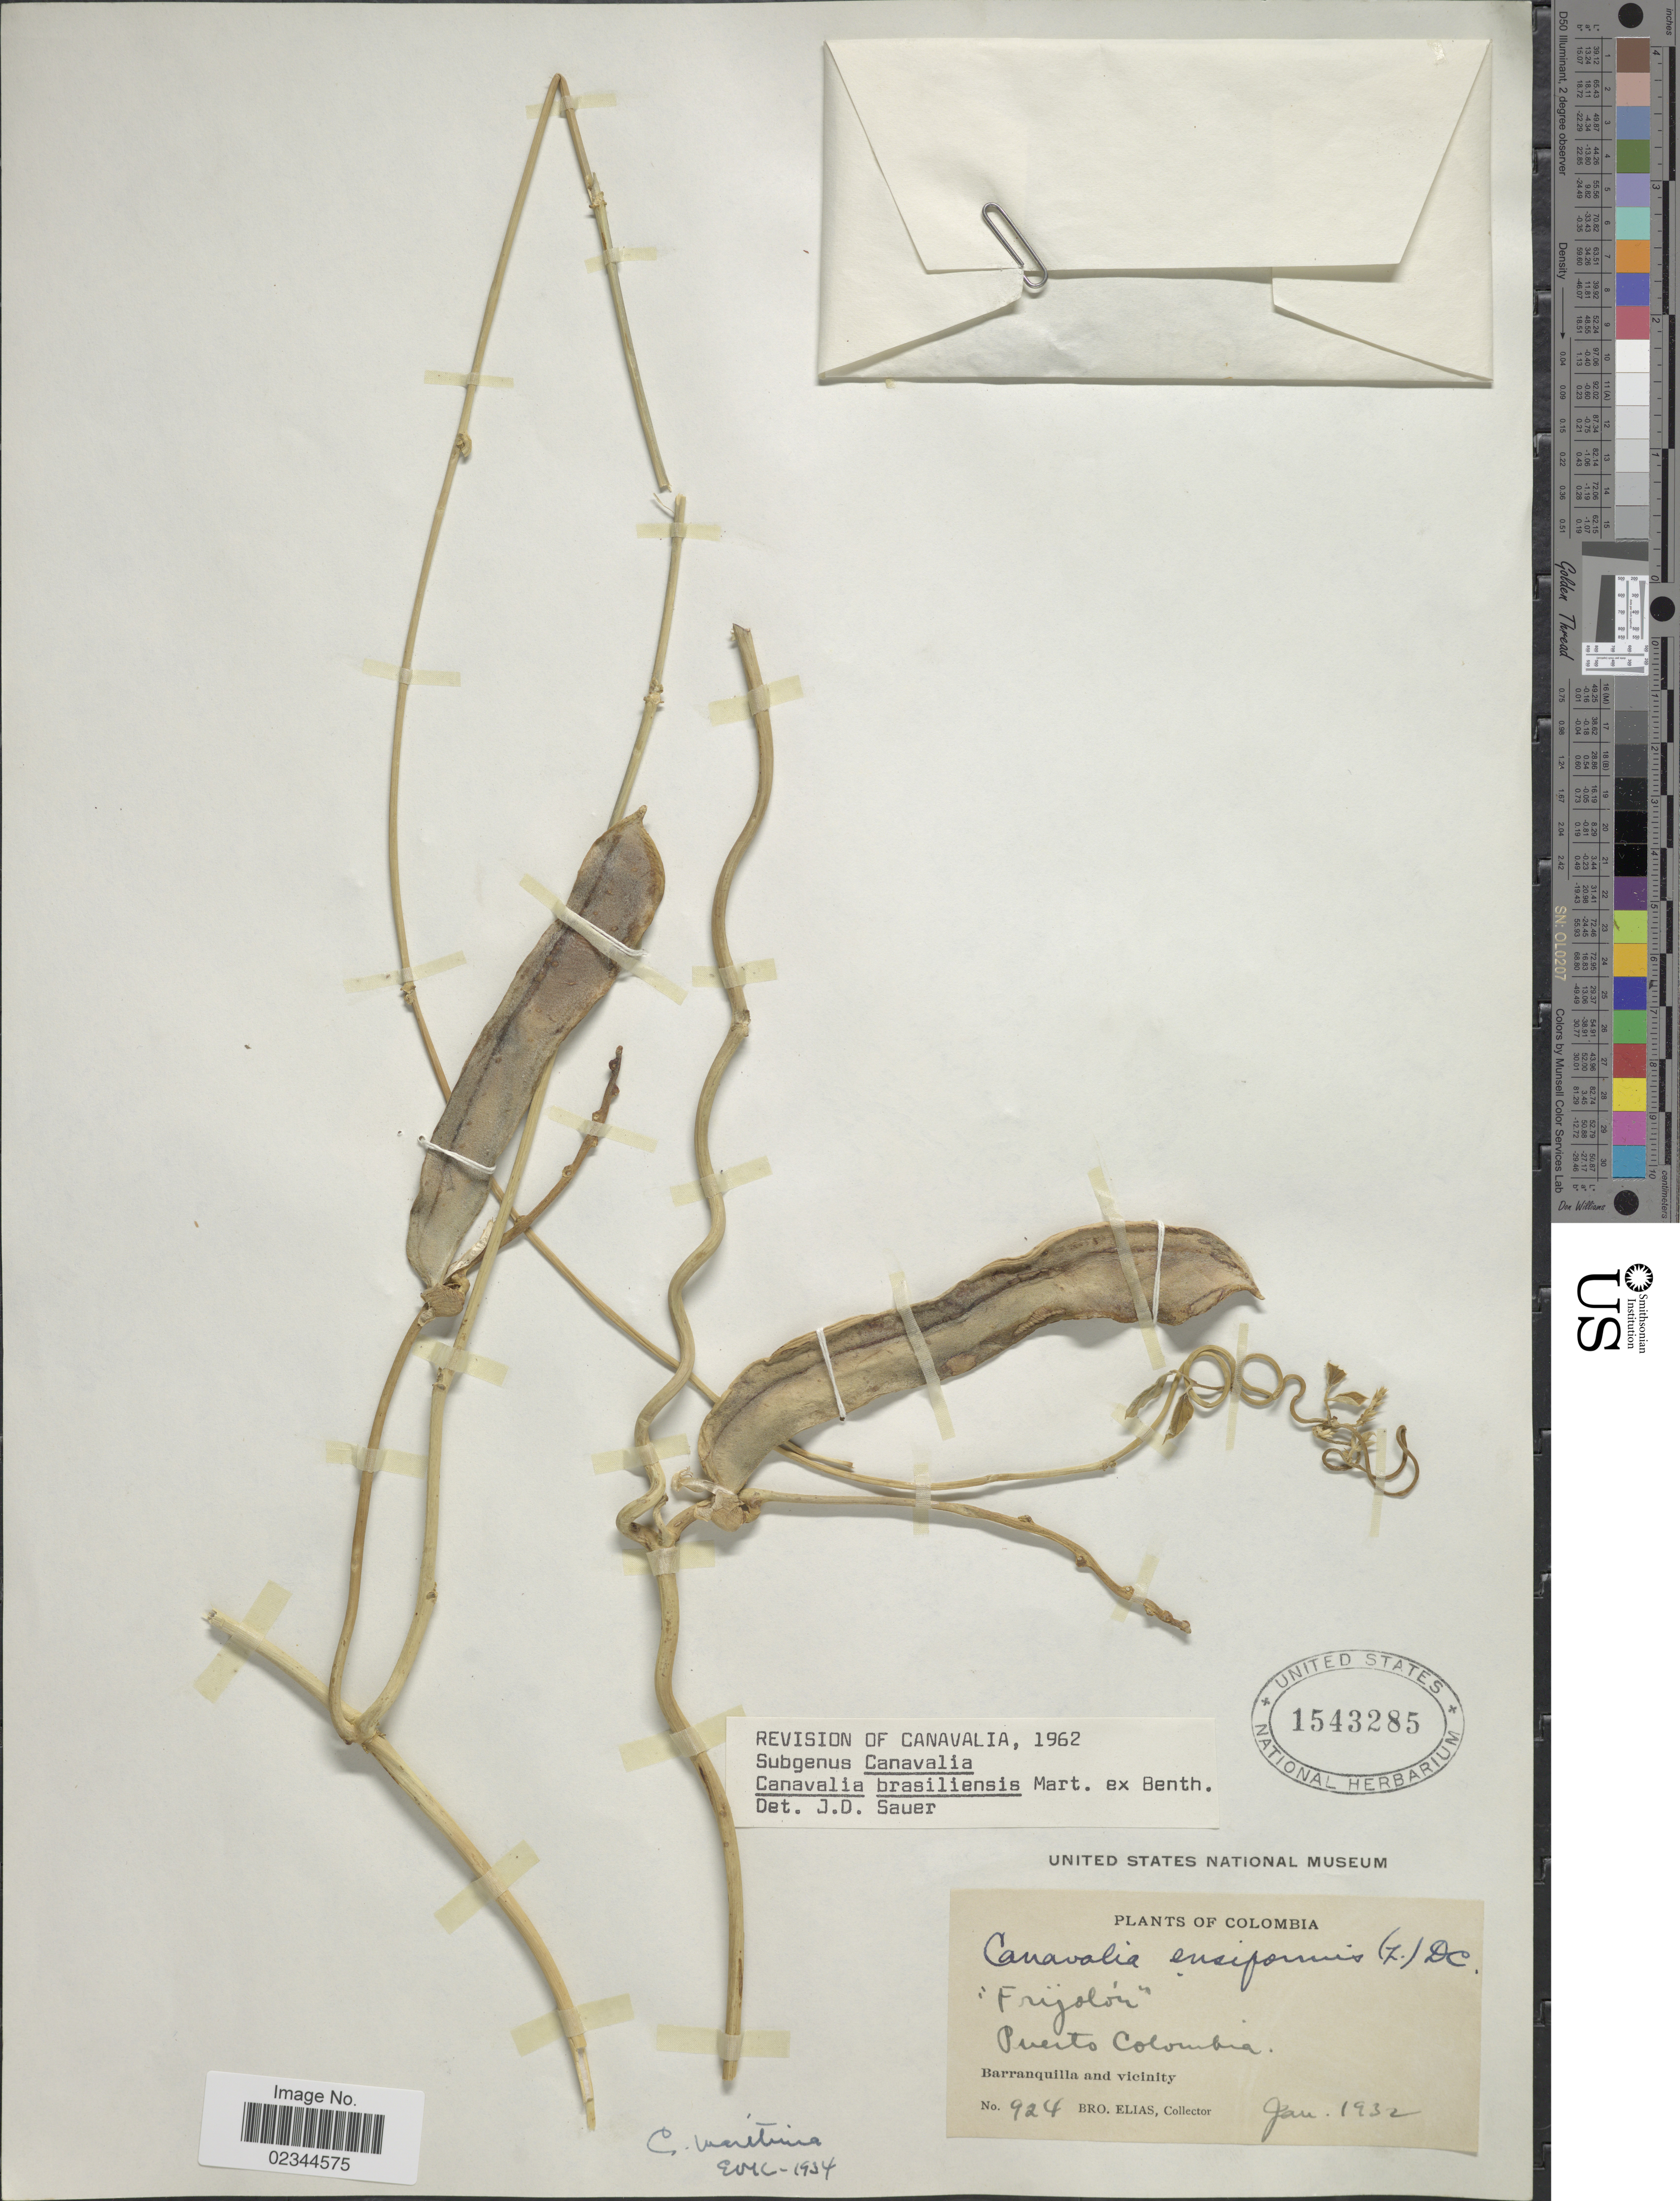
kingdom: Plantae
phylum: Tracheophyta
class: Magnoliopsida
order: Fabales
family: Fabaceae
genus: Canavalia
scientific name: Canavalia brasiliensis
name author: Mart. ex Benth.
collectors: Bro. Elias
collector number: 924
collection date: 1932-01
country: Colombia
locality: Puerto Colombia, Barranquilla and Vicinity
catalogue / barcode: US 1543285